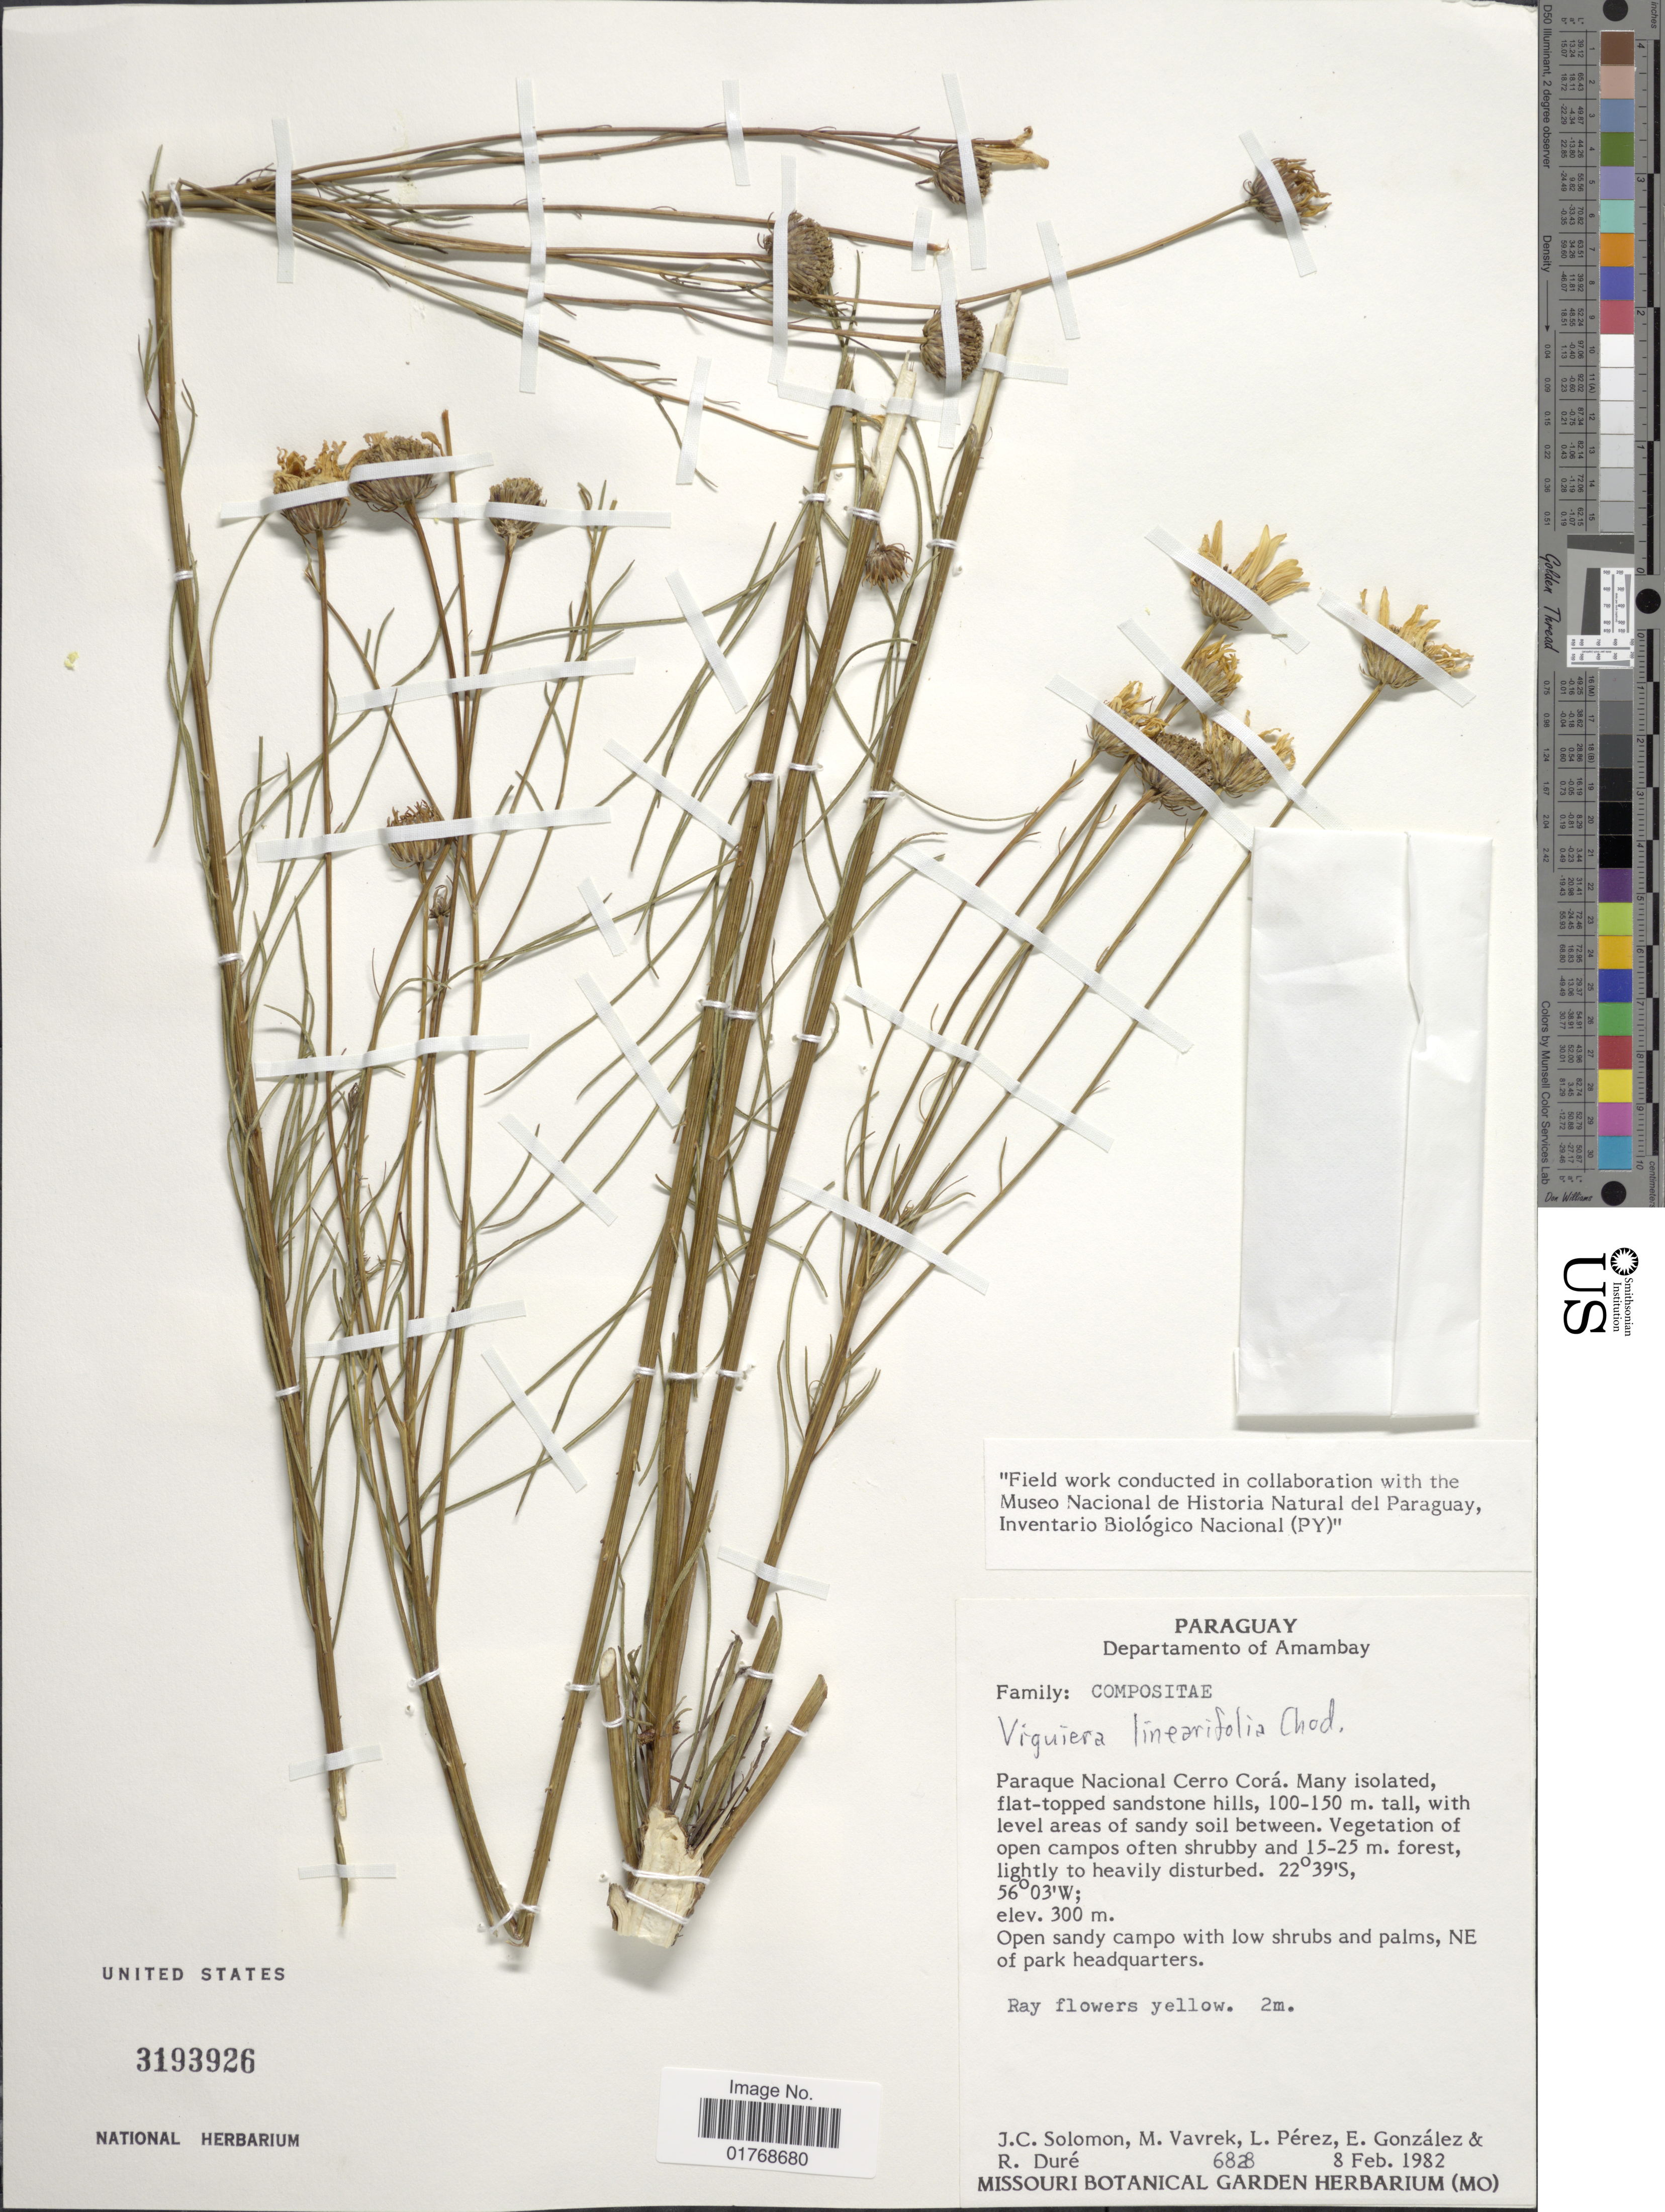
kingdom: Plantae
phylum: Tracheophyta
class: Magnoliopsida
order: Asterales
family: Asteraceae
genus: Viguiera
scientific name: Viguiera linearifolia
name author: Chodat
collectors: J. C. Solomon, M. Vavrek, L. Pérez, E. González & R. Duré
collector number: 6828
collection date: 1982-02-08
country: Paraguay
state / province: Amambay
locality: Departamento of Amambay. Paraque Nacional Cerro Corá.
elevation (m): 300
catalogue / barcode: US 3193926